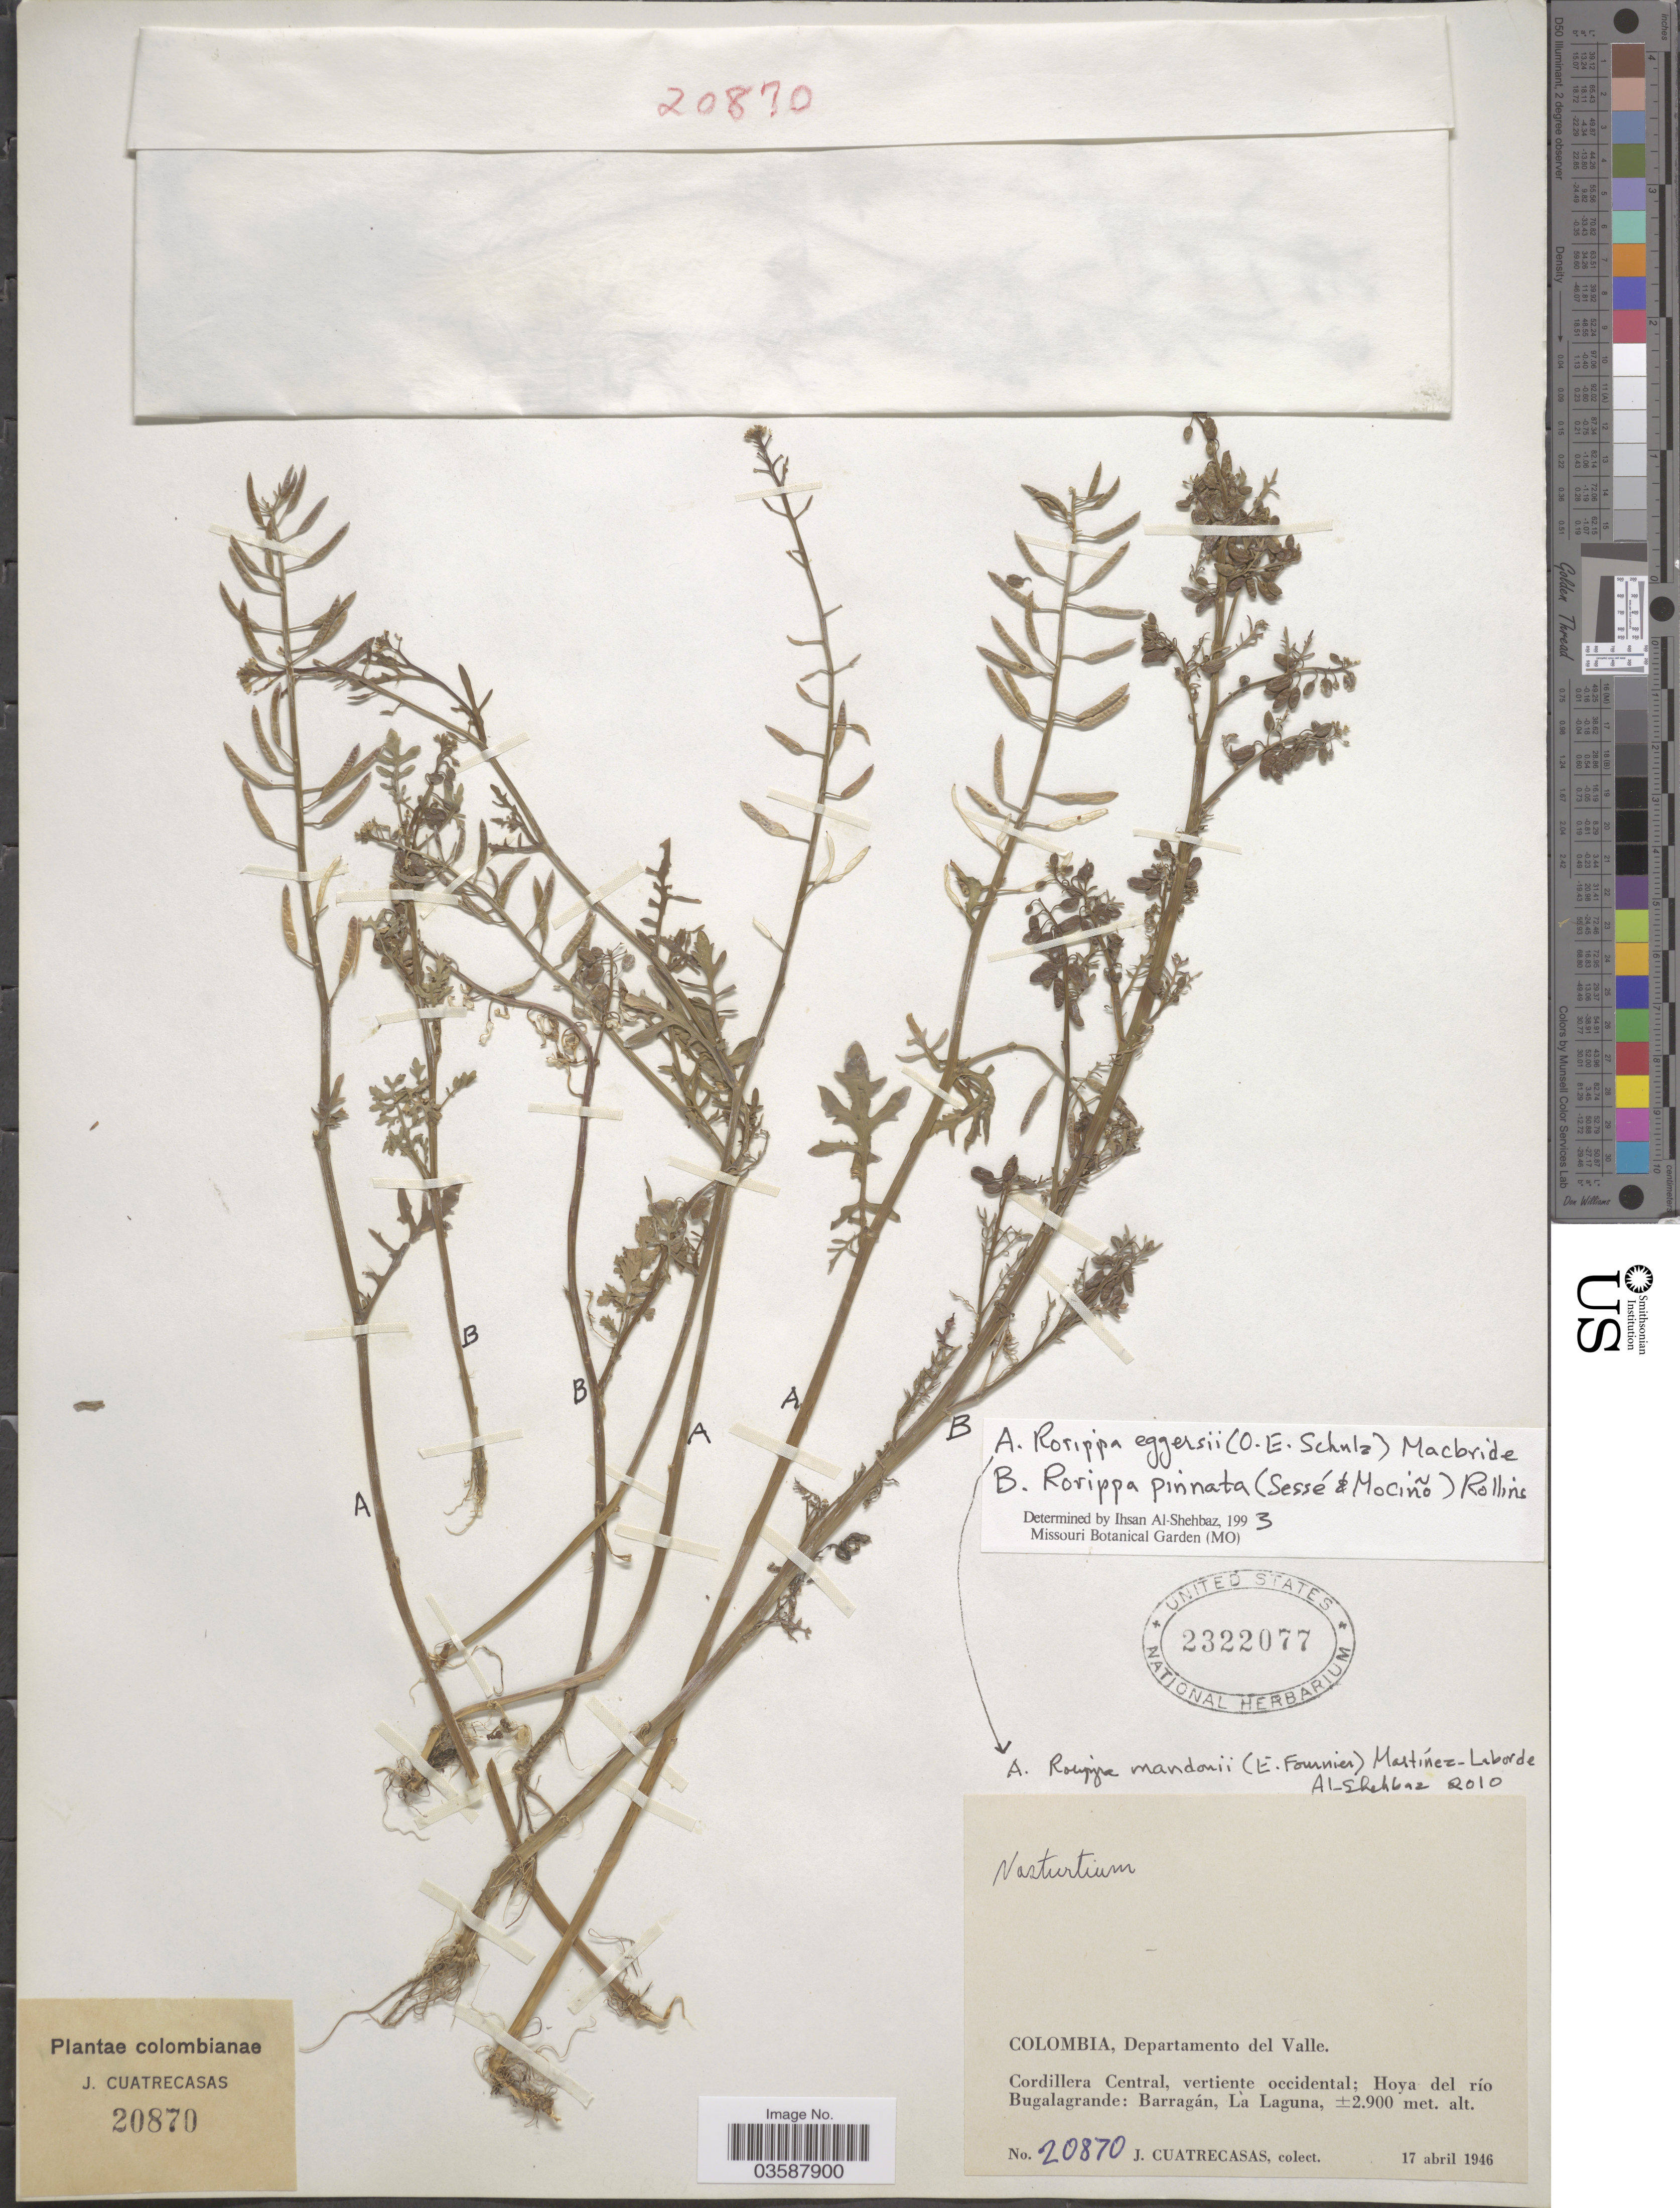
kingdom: Plantae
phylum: Tracheophyta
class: Magnoliopsida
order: Brassicales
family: Brassicaceae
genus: Rorippa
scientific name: Rorippa mandonii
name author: (E. Fourn.) Martinez-Laborde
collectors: J. Cuatrecasas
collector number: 20870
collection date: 1946-04-17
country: Colombia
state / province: Valle del Cauca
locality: Departamento del Valle. Cordillera Central, vertiente occidental; Hoya del río Bugalagrande: Barragán, La Laguna.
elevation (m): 2900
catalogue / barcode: US 2322077